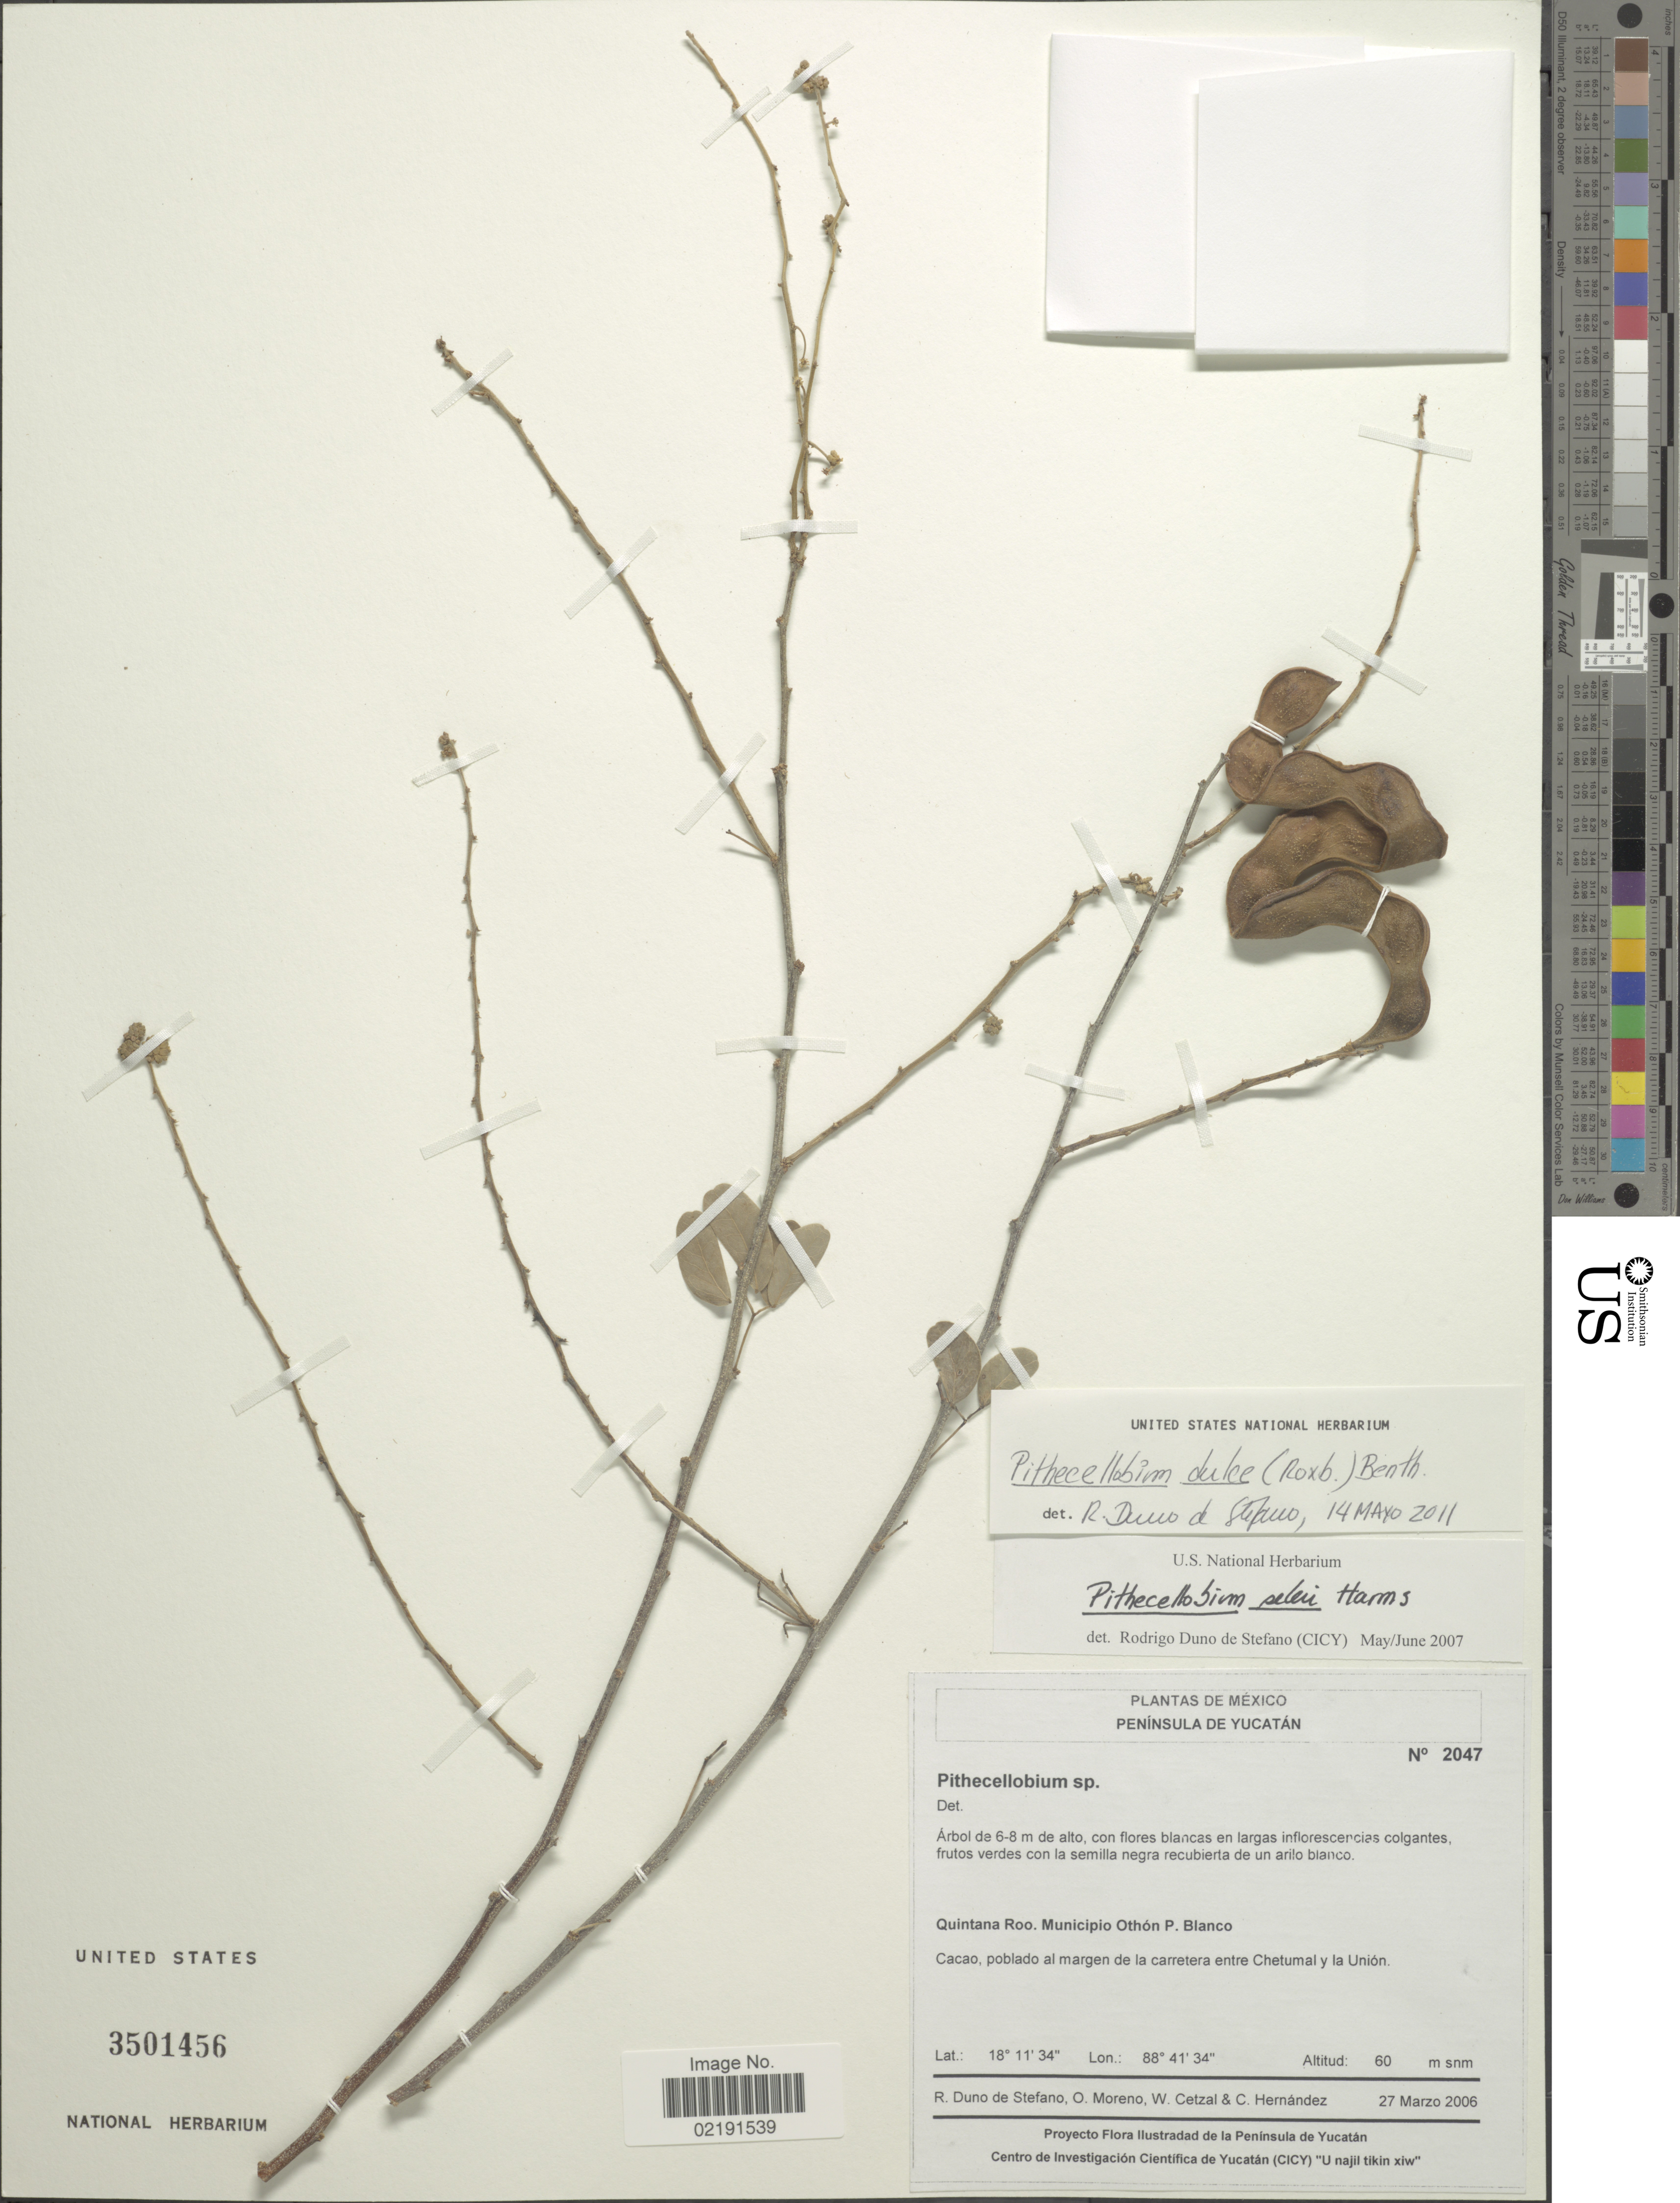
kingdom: Plantae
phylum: Tracheophyta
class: Magnoliopsida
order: Fabales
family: Fabaceae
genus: Pithecellobium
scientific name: Pithecellobium dulce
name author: (Roxb.) Benth.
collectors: R. Duno de Stefano, O. Moreno, W. Cetzal & C. Hernandez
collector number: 2047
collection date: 2006-03-27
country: Mexico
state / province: Yucatán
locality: Península de Yucatán. Quintana Roo. Municipio Othón P. Blanco. Cacao, poblado al margen de la carretera entre Chetumal y la Unión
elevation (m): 60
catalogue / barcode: US 3501456